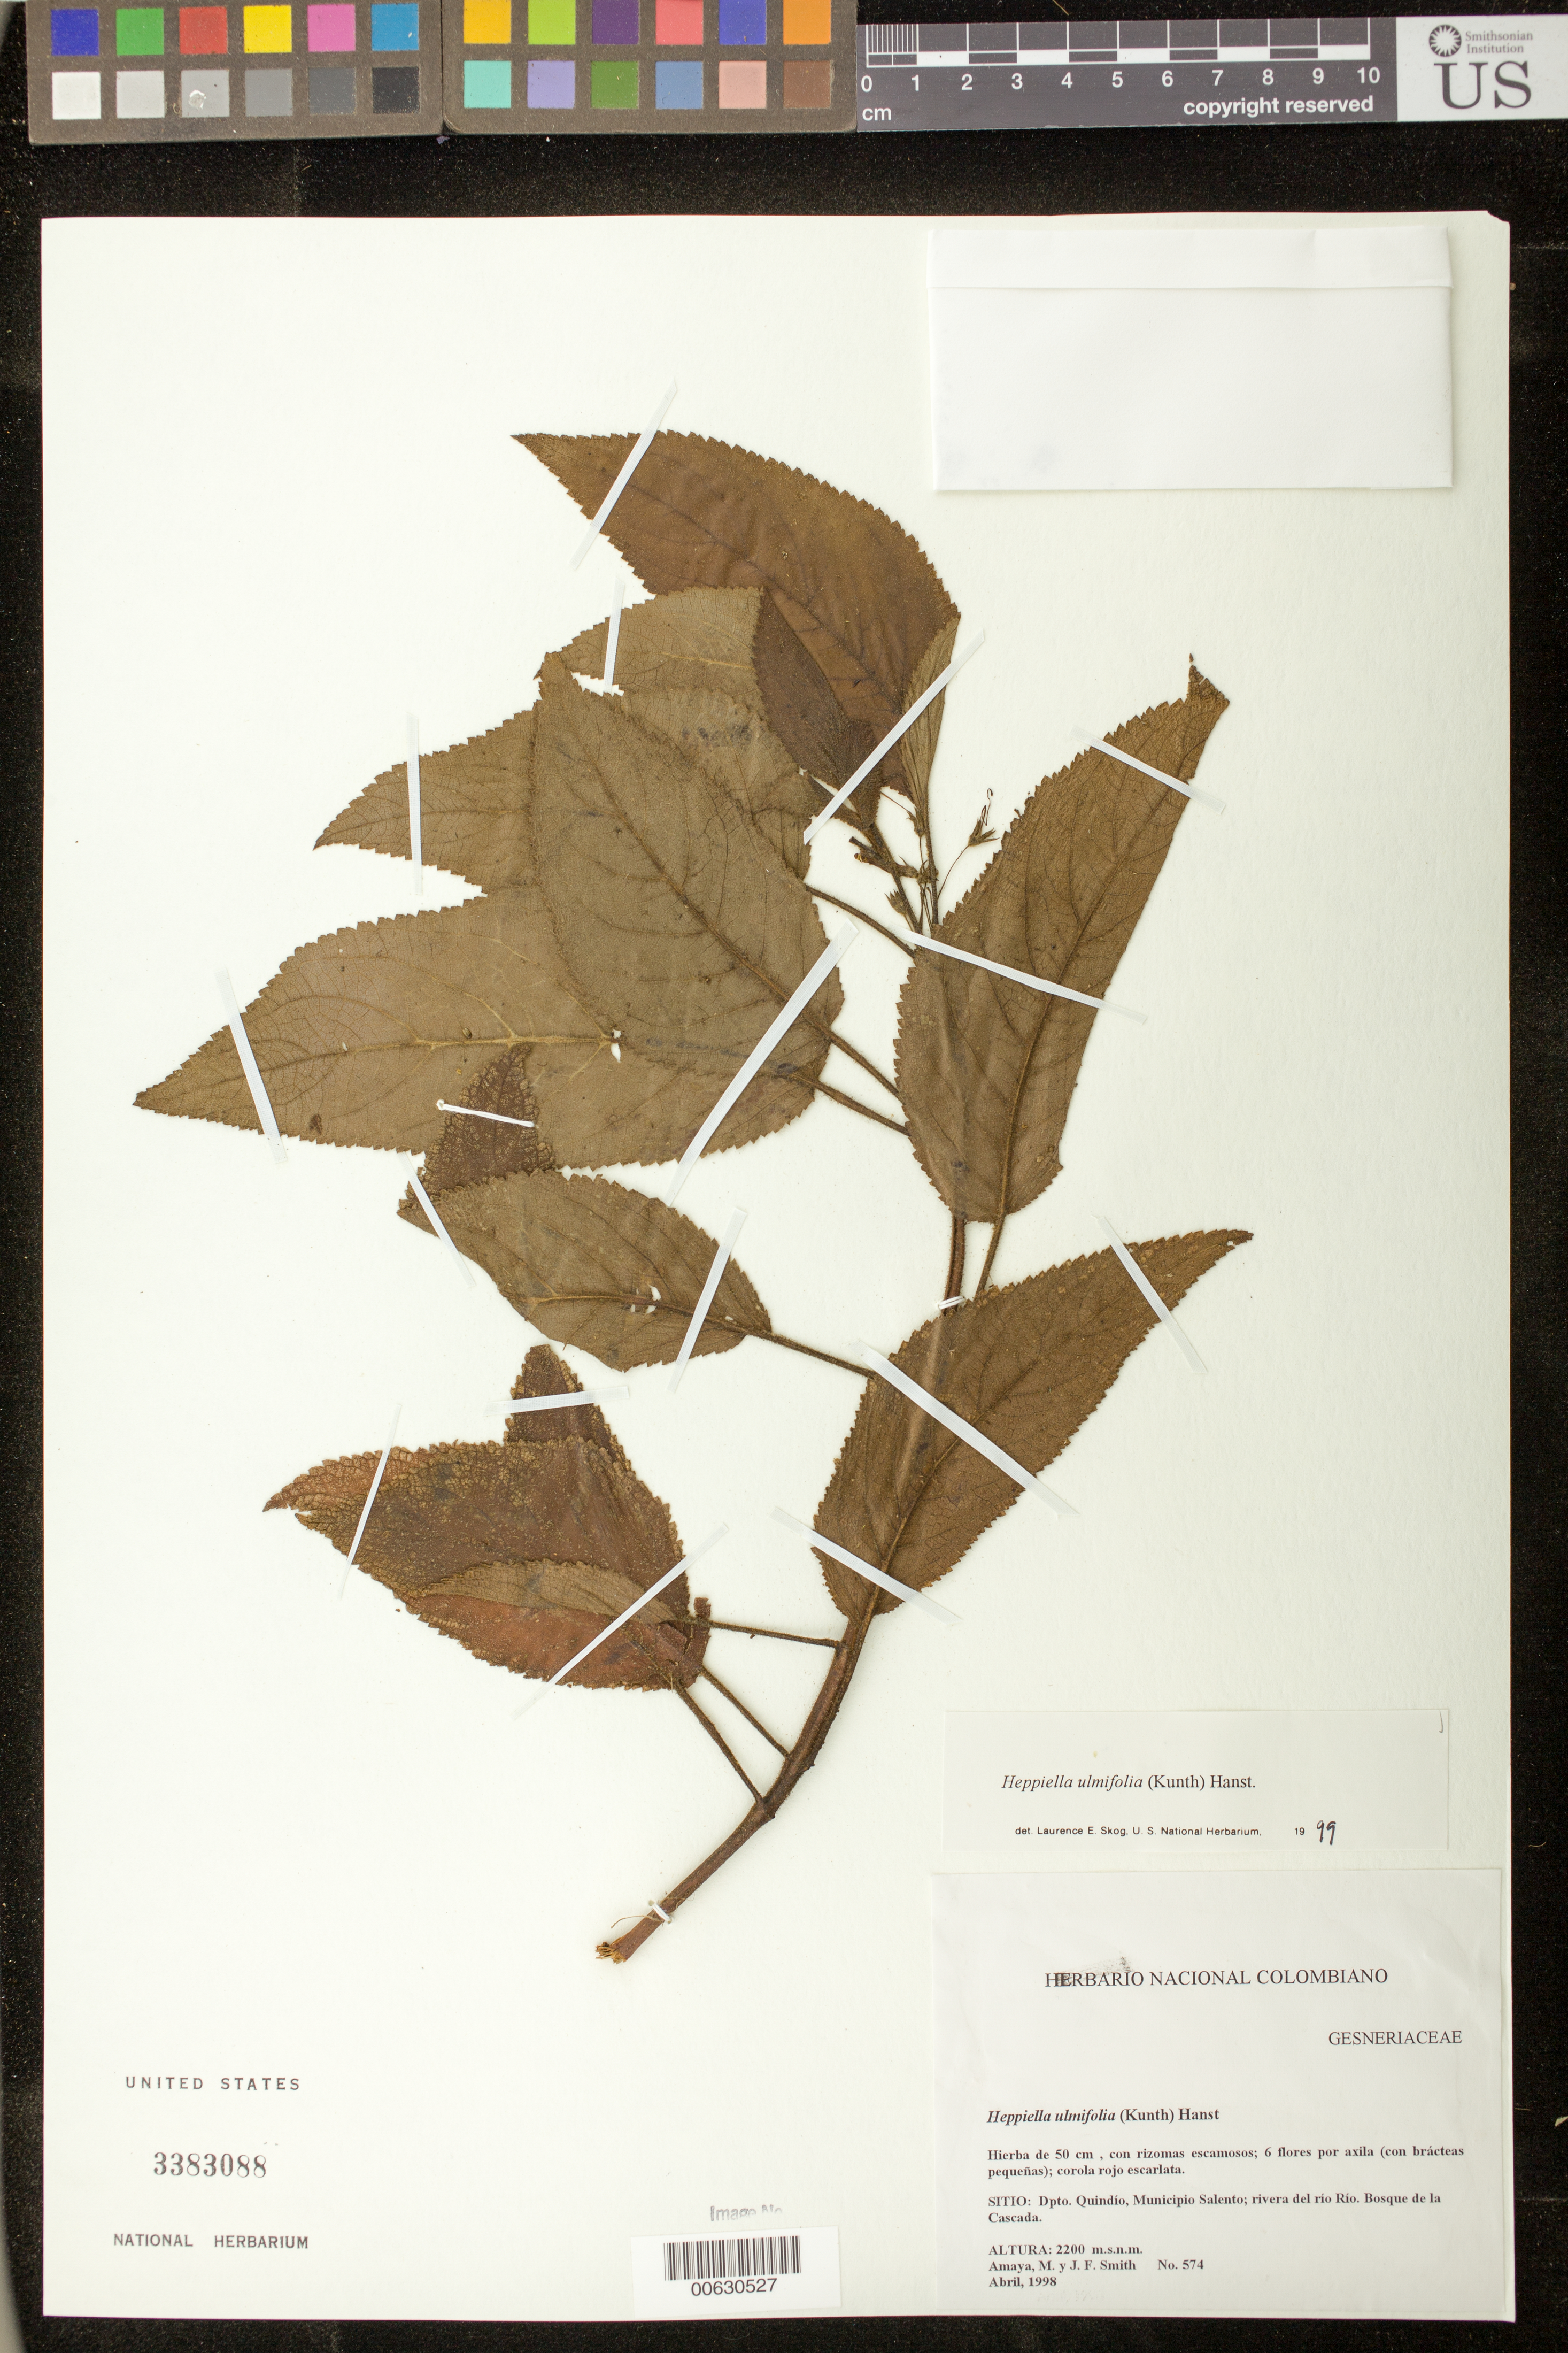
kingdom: Plantae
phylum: Tracheophyta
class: Magnoliopsida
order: Lamiales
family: Gesneriaceae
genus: Heppiella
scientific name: Heppiella ulmifolia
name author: (Kunth) Hanst.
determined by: Skog, Laurence E.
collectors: M. Amaya & J. F. Smith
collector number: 574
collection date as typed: Apr 1998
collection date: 1998-04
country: Colombia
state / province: Quindío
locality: Municipio Salento; rivera del rí Río. Bosque de la Cascada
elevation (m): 2200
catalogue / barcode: US 3383088